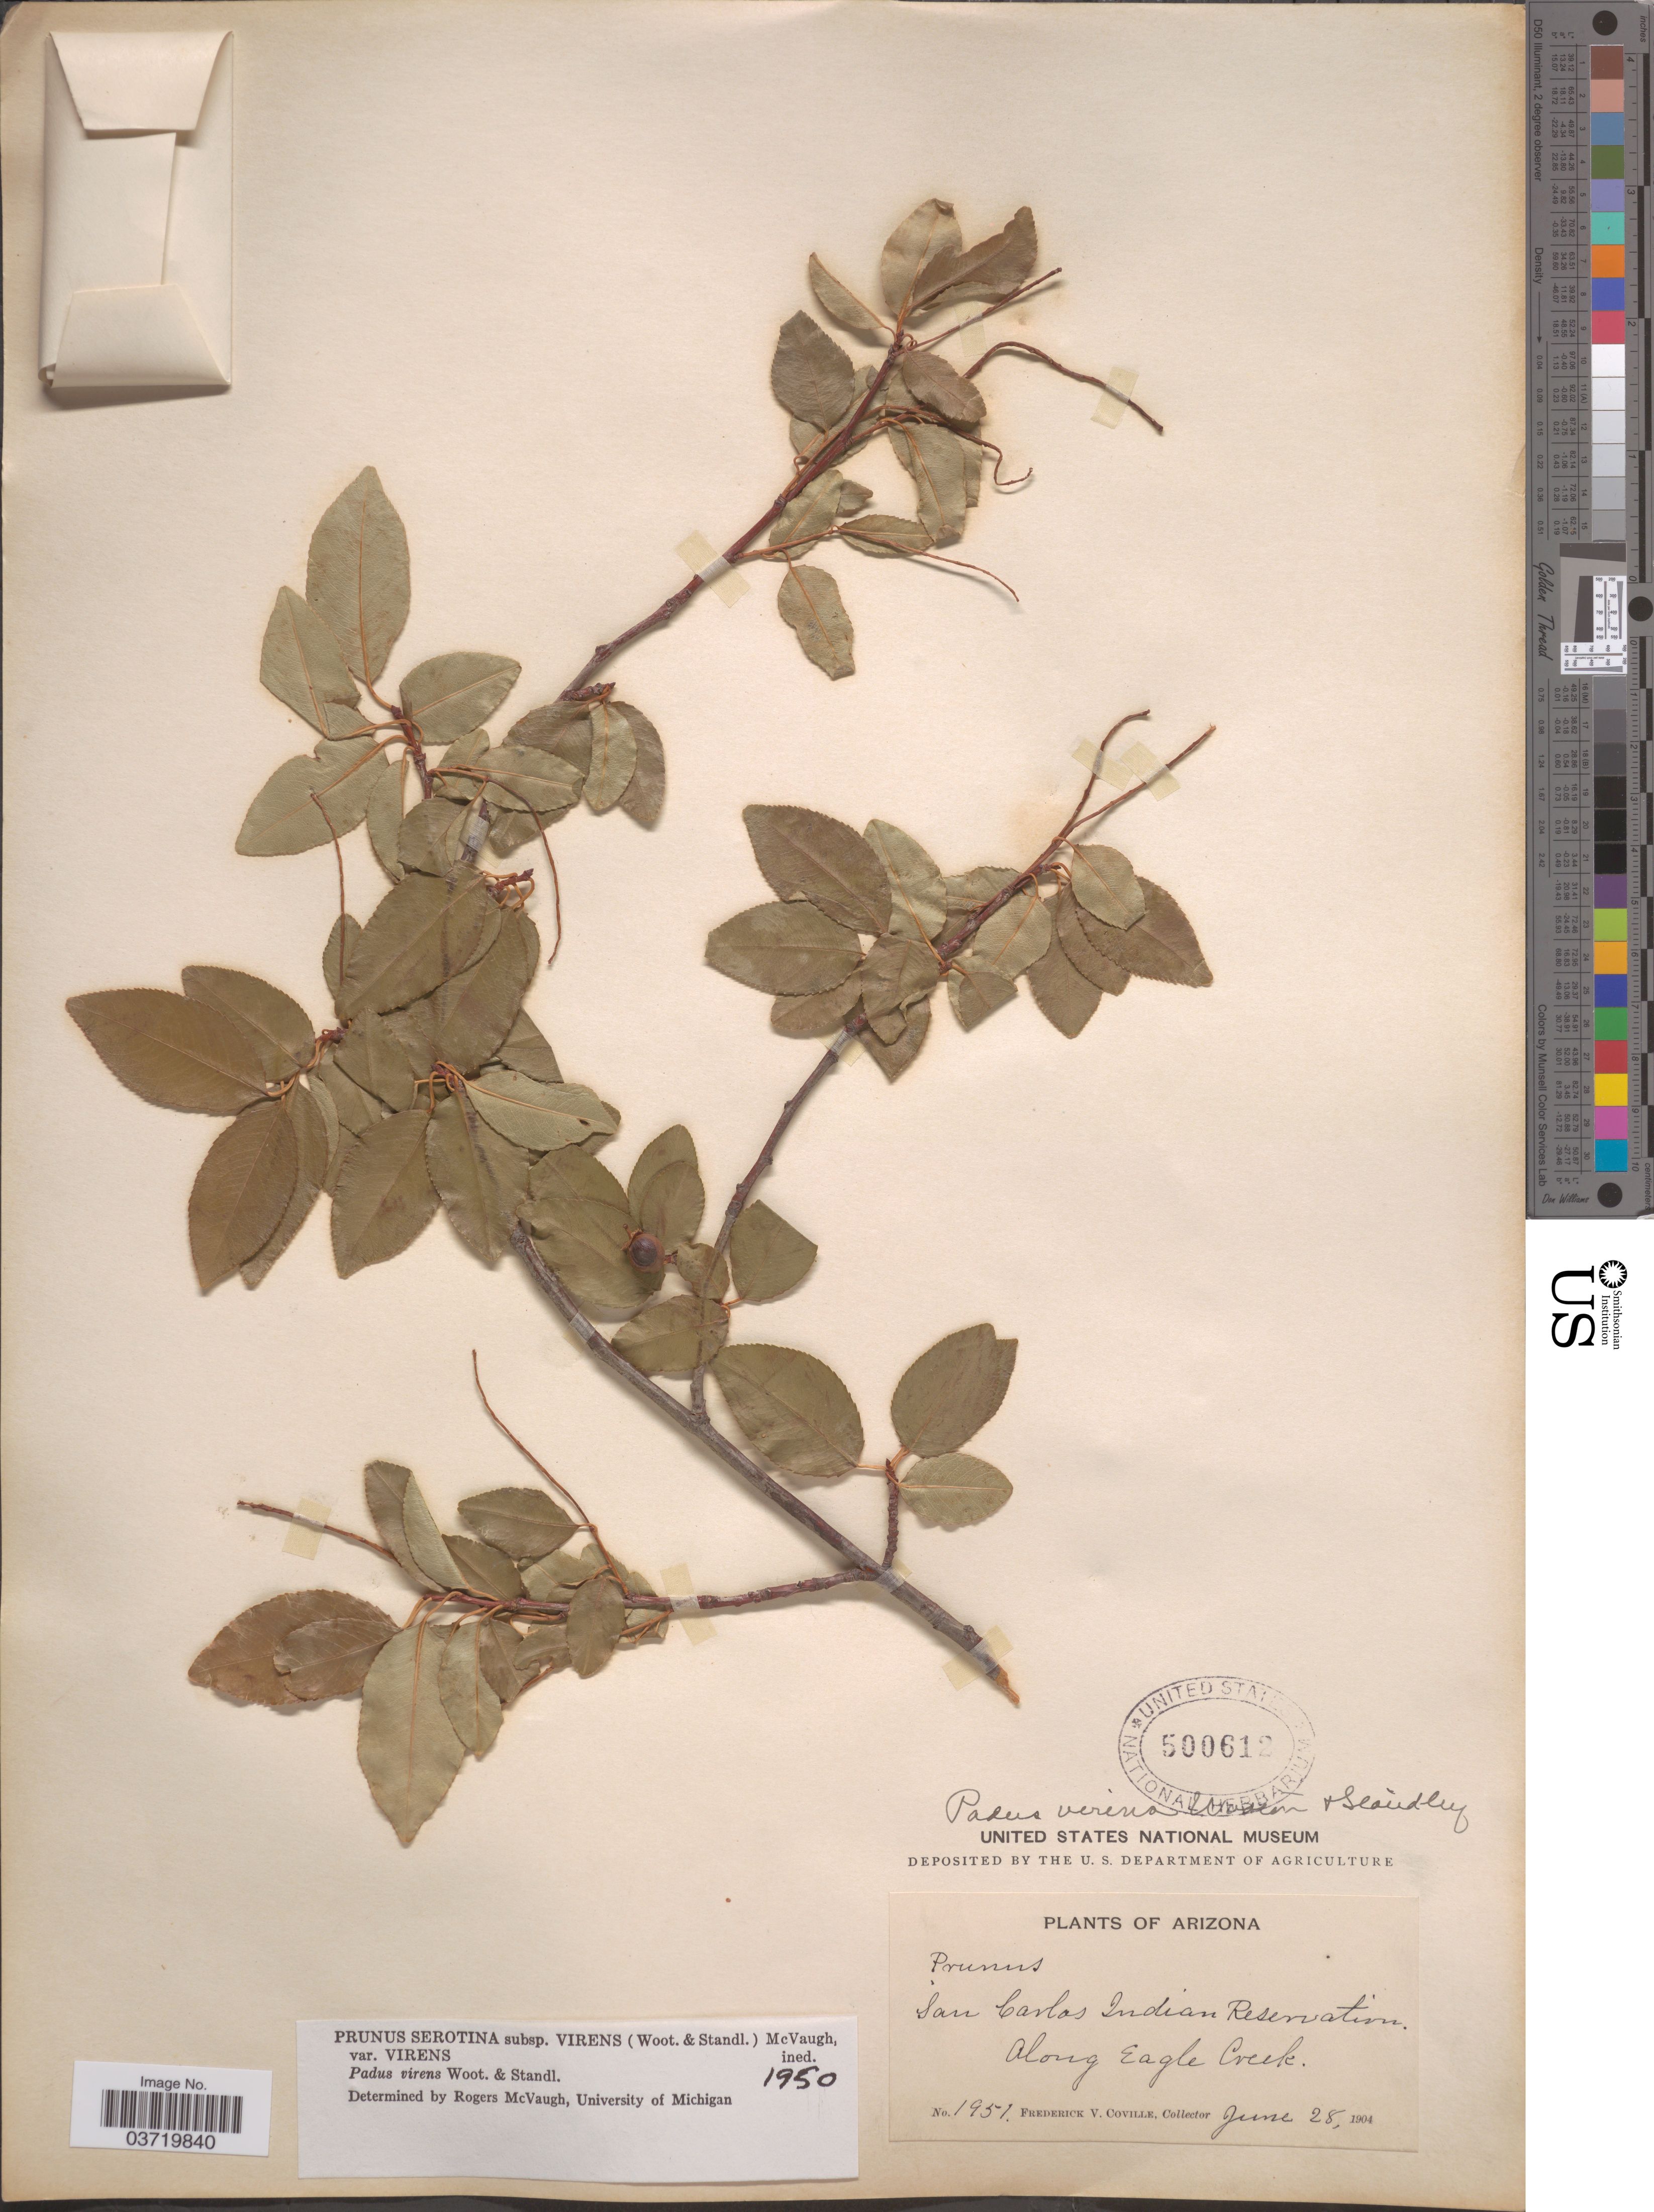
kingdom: Plantae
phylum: Tracheophyta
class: Magnoliopsida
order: Rosales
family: Rosaceae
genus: Prunus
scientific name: Prunus serotina var. rufula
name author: (Wooton & Standl.) McVaugh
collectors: F. V. Coville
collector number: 1951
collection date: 1904-06-28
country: United States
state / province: Arizona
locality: San Carlos Indian Reservation. Along Eagle Creek.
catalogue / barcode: US 500612